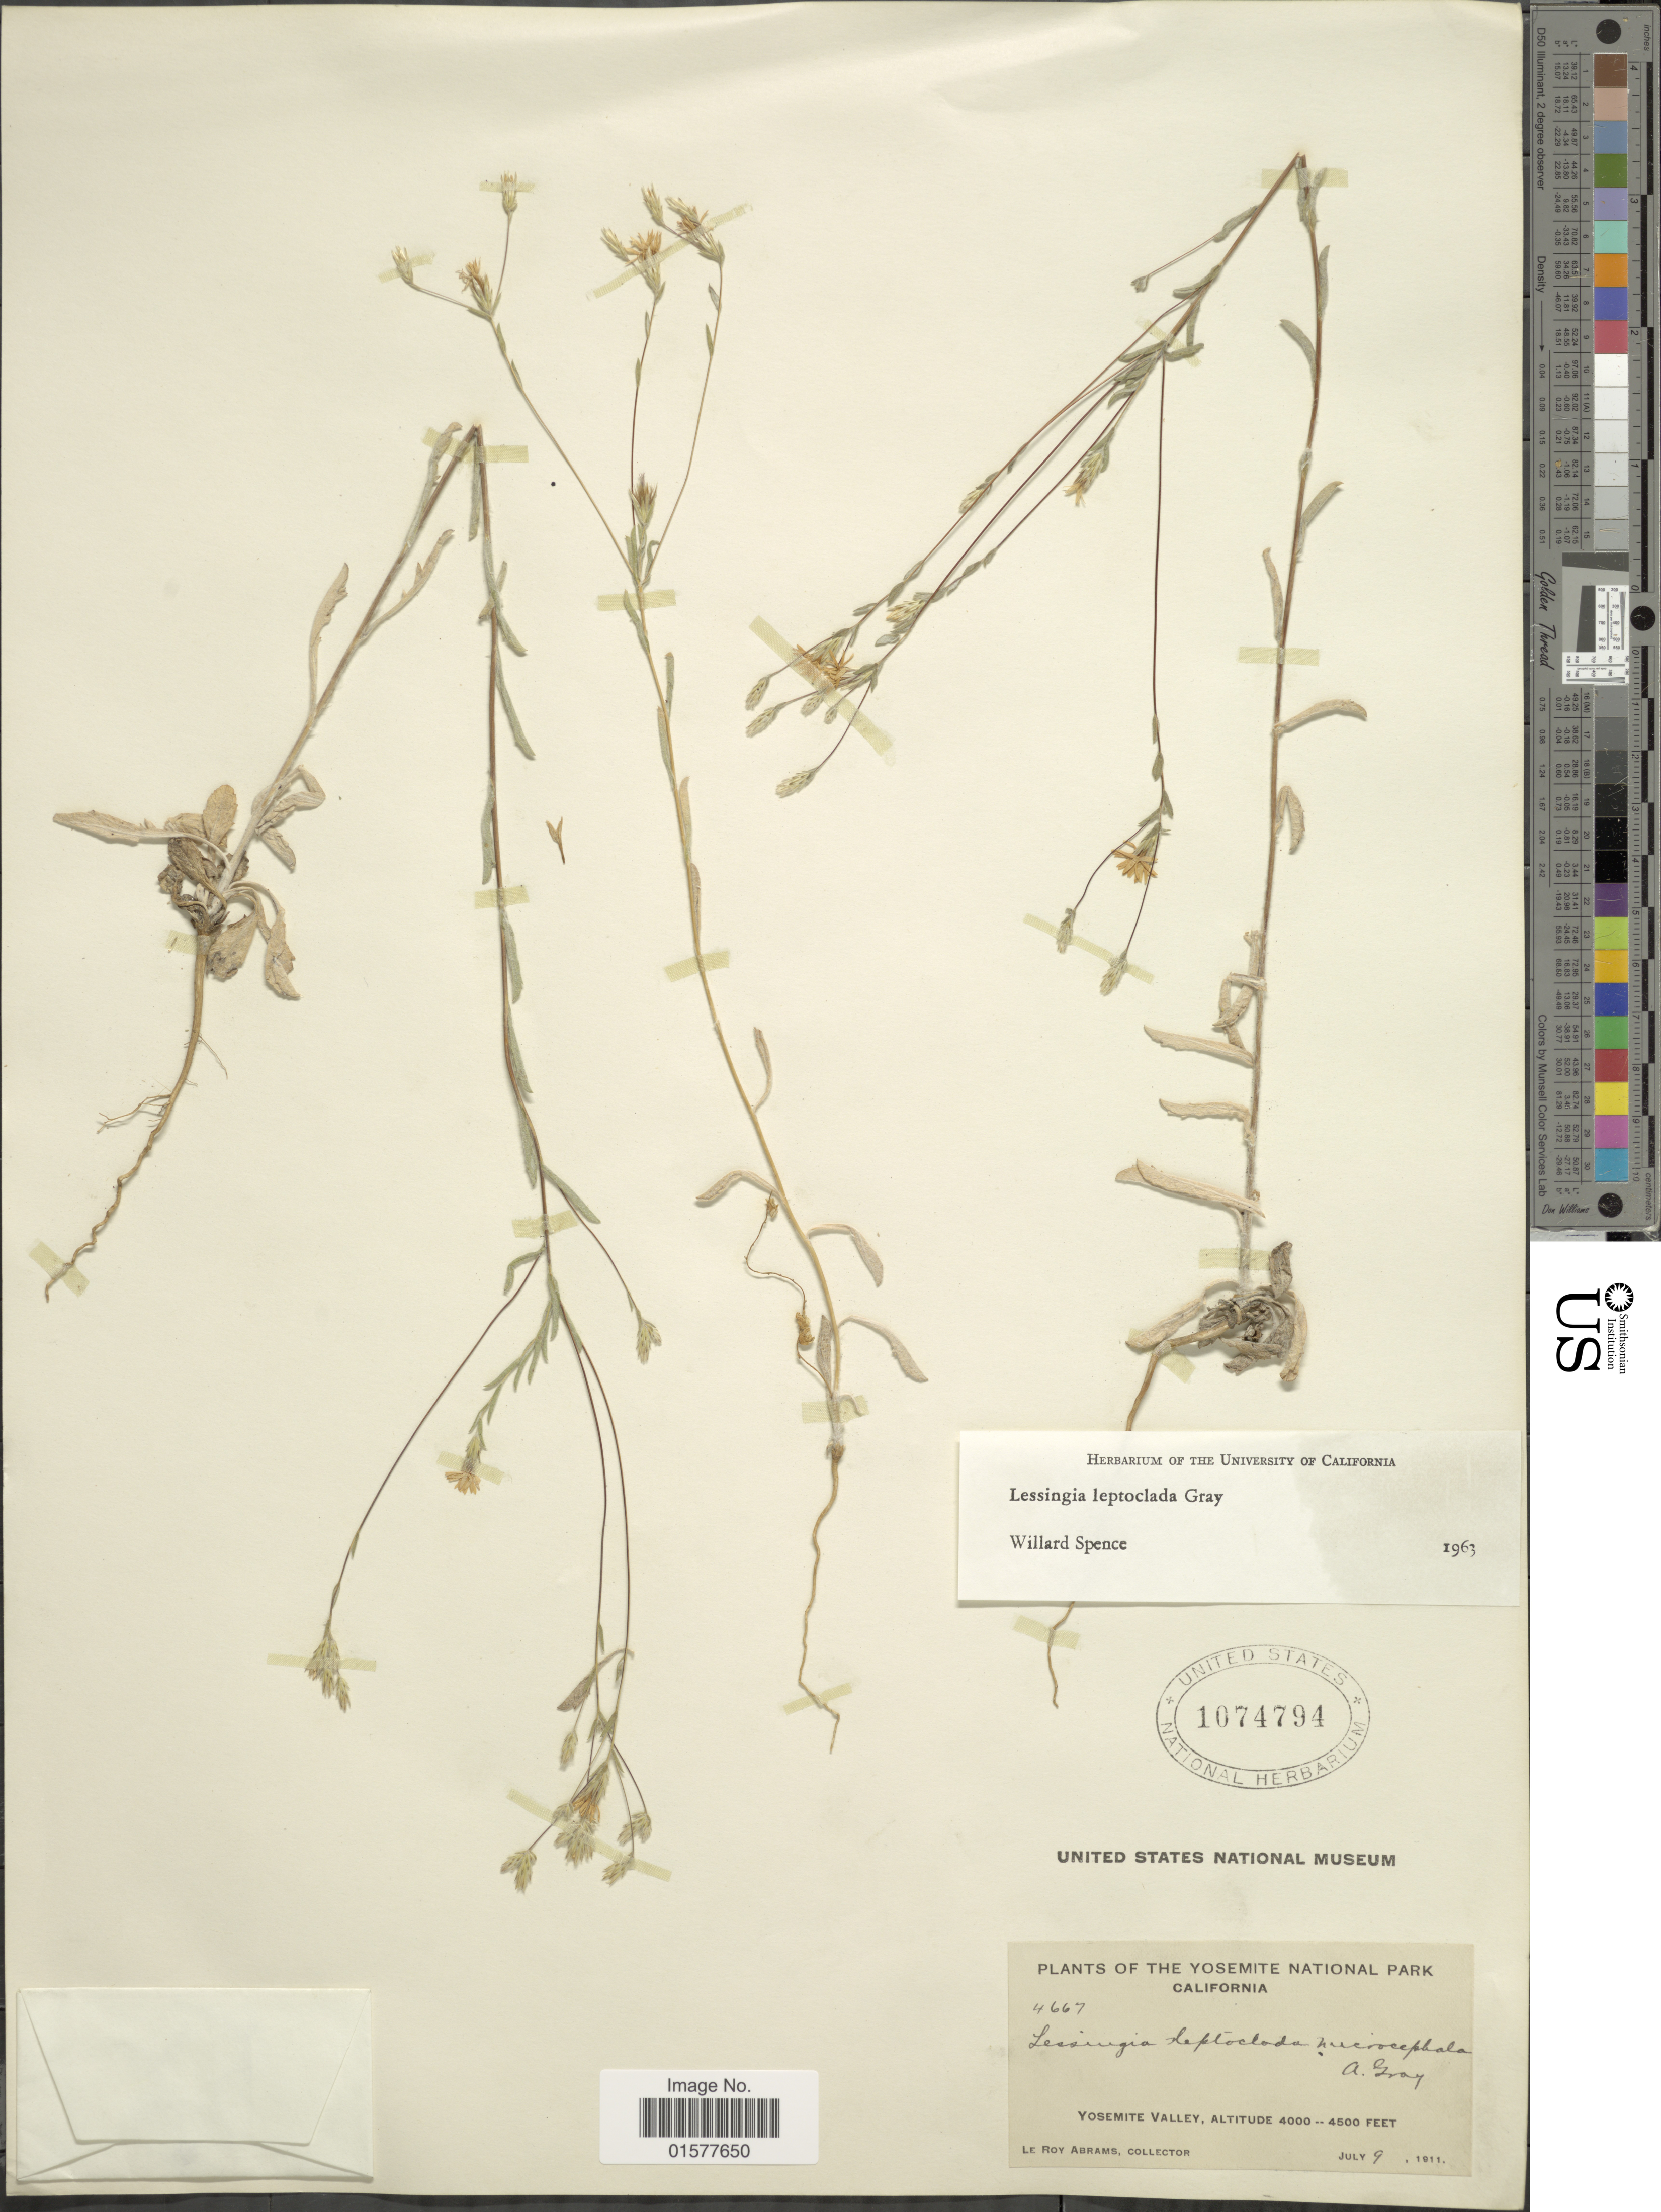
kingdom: Plantae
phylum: Tracheophyta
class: Magnoliopsida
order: Asterales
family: Asteraceae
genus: Lessingia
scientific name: Lessingia leptoclada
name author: A. Gray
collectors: L. Abrams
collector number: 4667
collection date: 1911-07-09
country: United States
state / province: California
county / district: Mariposa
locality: The Yosemite National Park, Yosemite Valley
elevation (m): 1219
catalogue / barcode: US 10748794